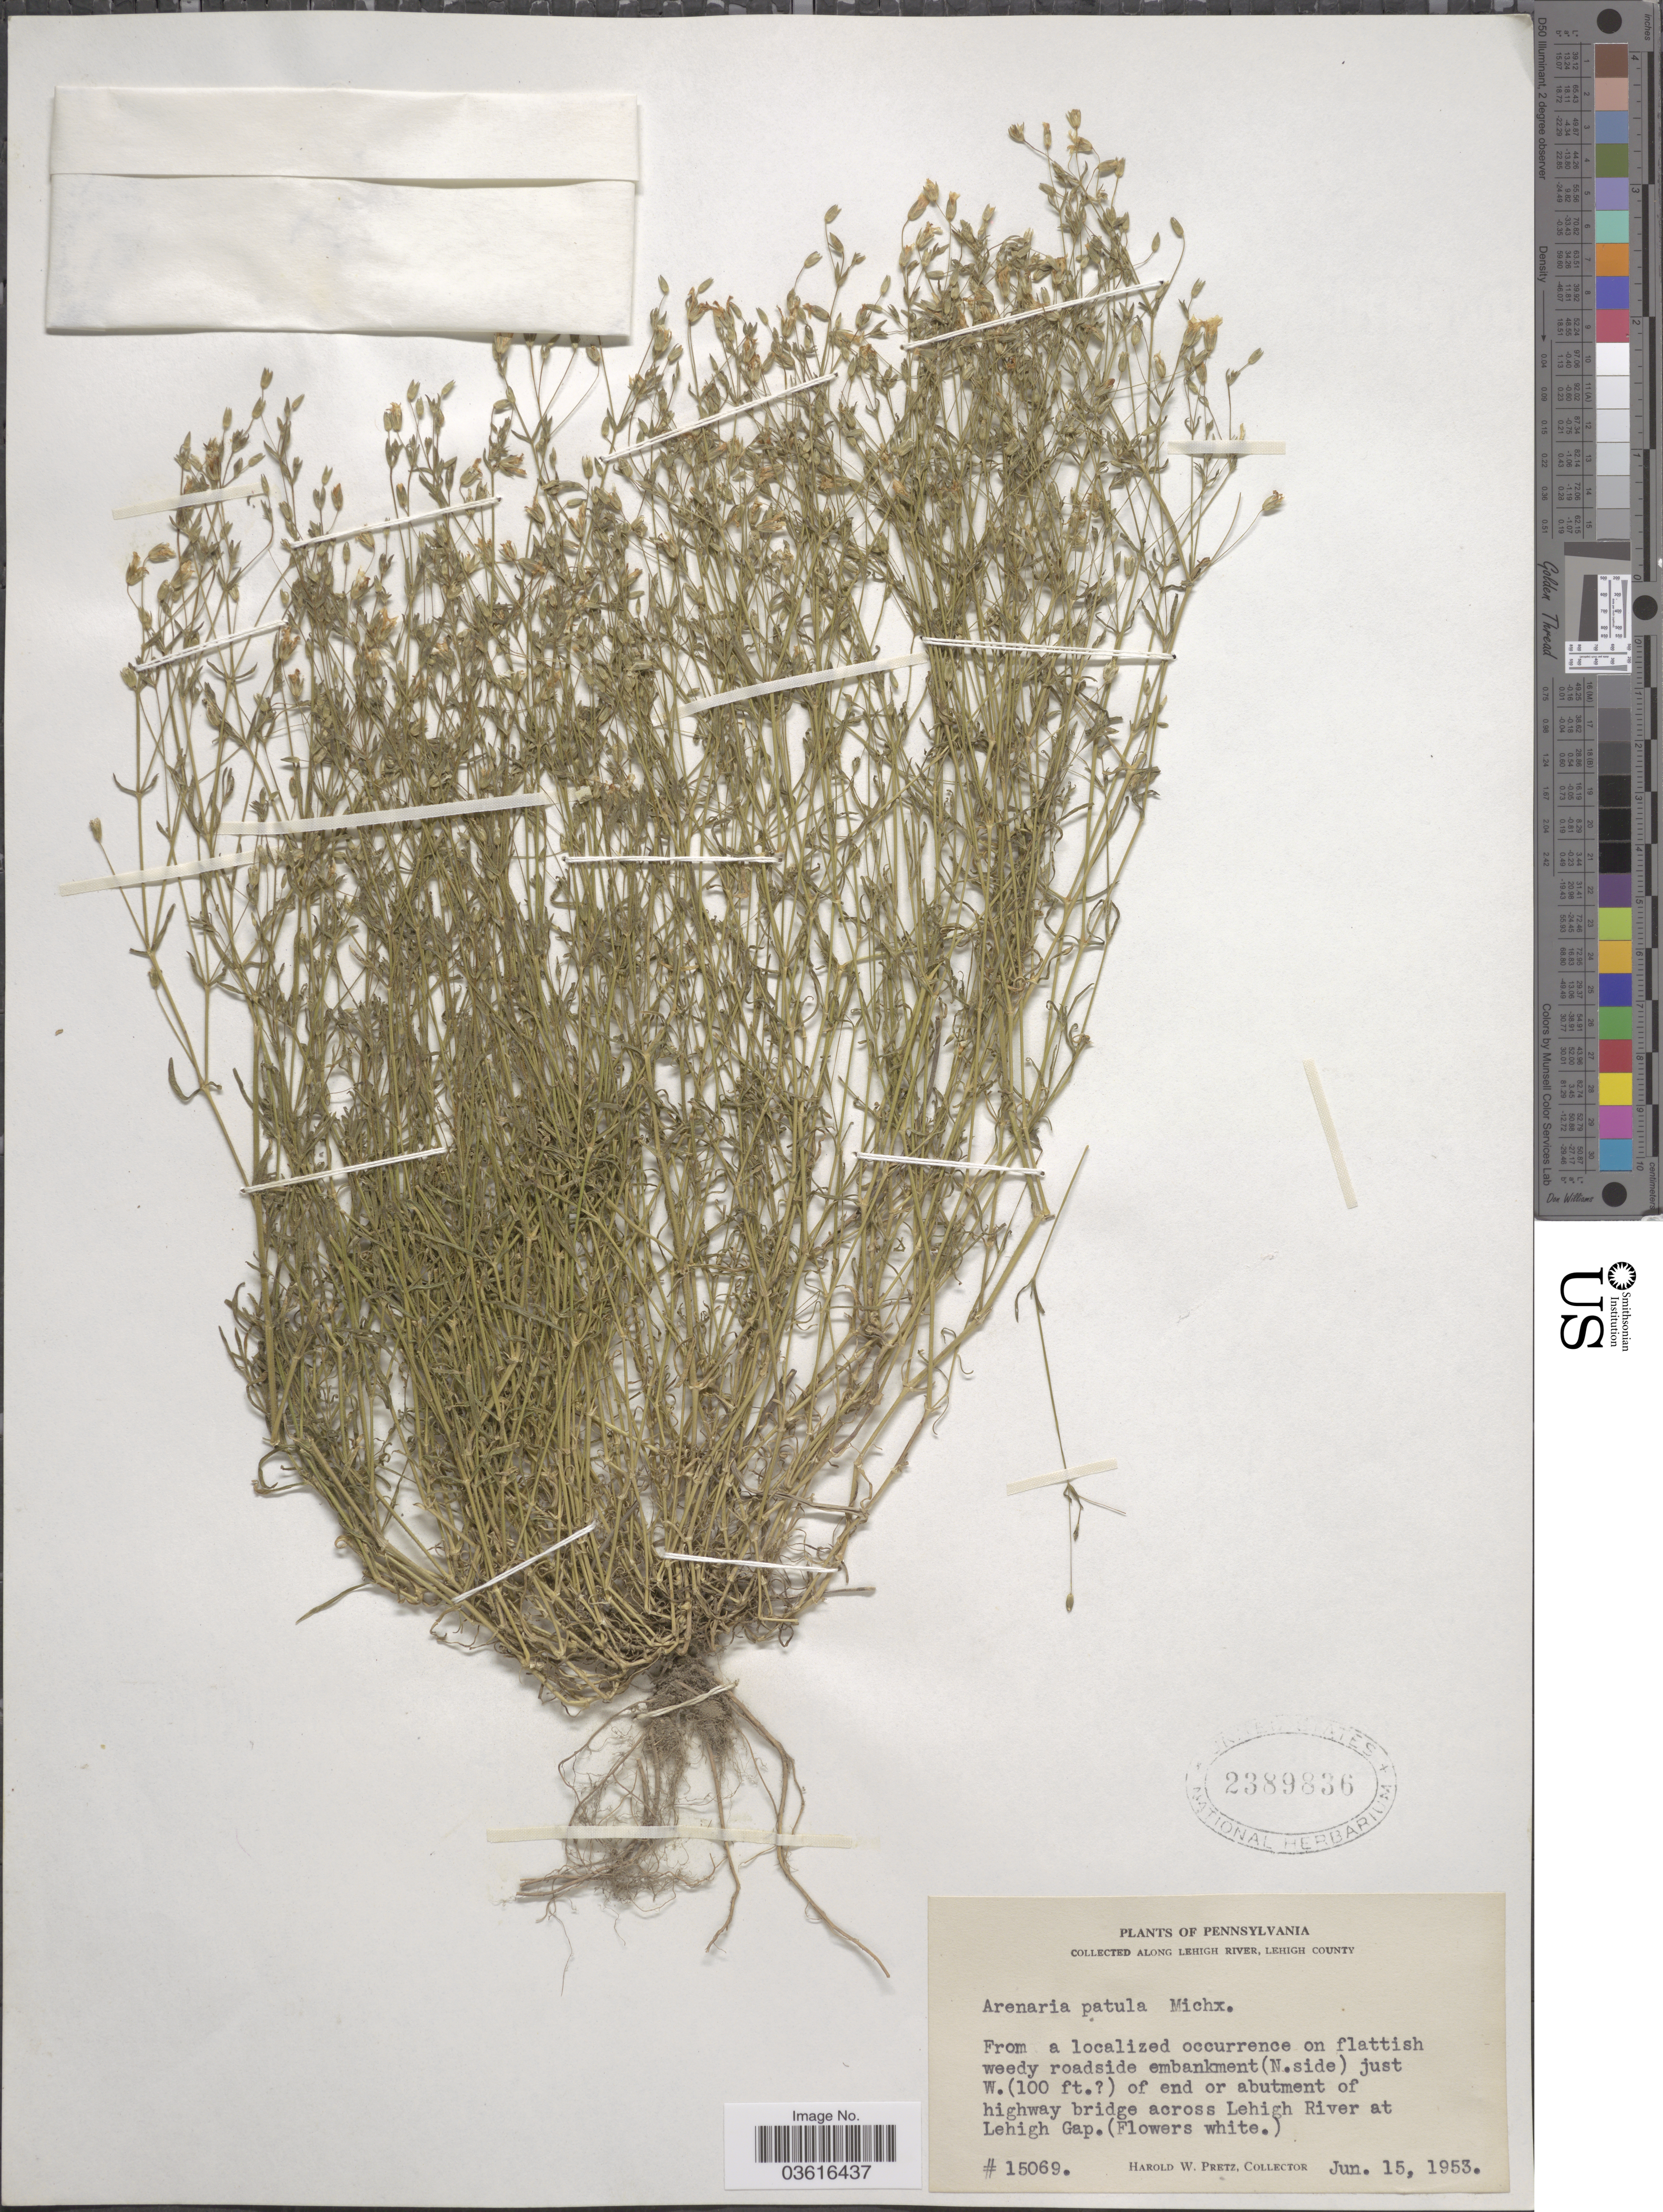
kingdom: Plantae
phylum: Tracheophyta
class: Magnoliopsida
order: Caryophyllales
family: Caryophyllaceae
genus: Minuartia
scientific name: Minuartia patula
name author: (Michx.) Mattf.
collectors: H. W. Pretz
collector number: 15069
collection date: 1953-06-15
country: United States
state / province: Pennsylvania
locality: Along Lehigh River, Lehigh County. On flattish weedy roadside embankment (N.side) just W. (100 ft. [unsure placement]) of end or abutment of highway bridge across Lehigh River at Lehigh Gap.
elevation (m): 30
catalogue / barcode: US 2389836